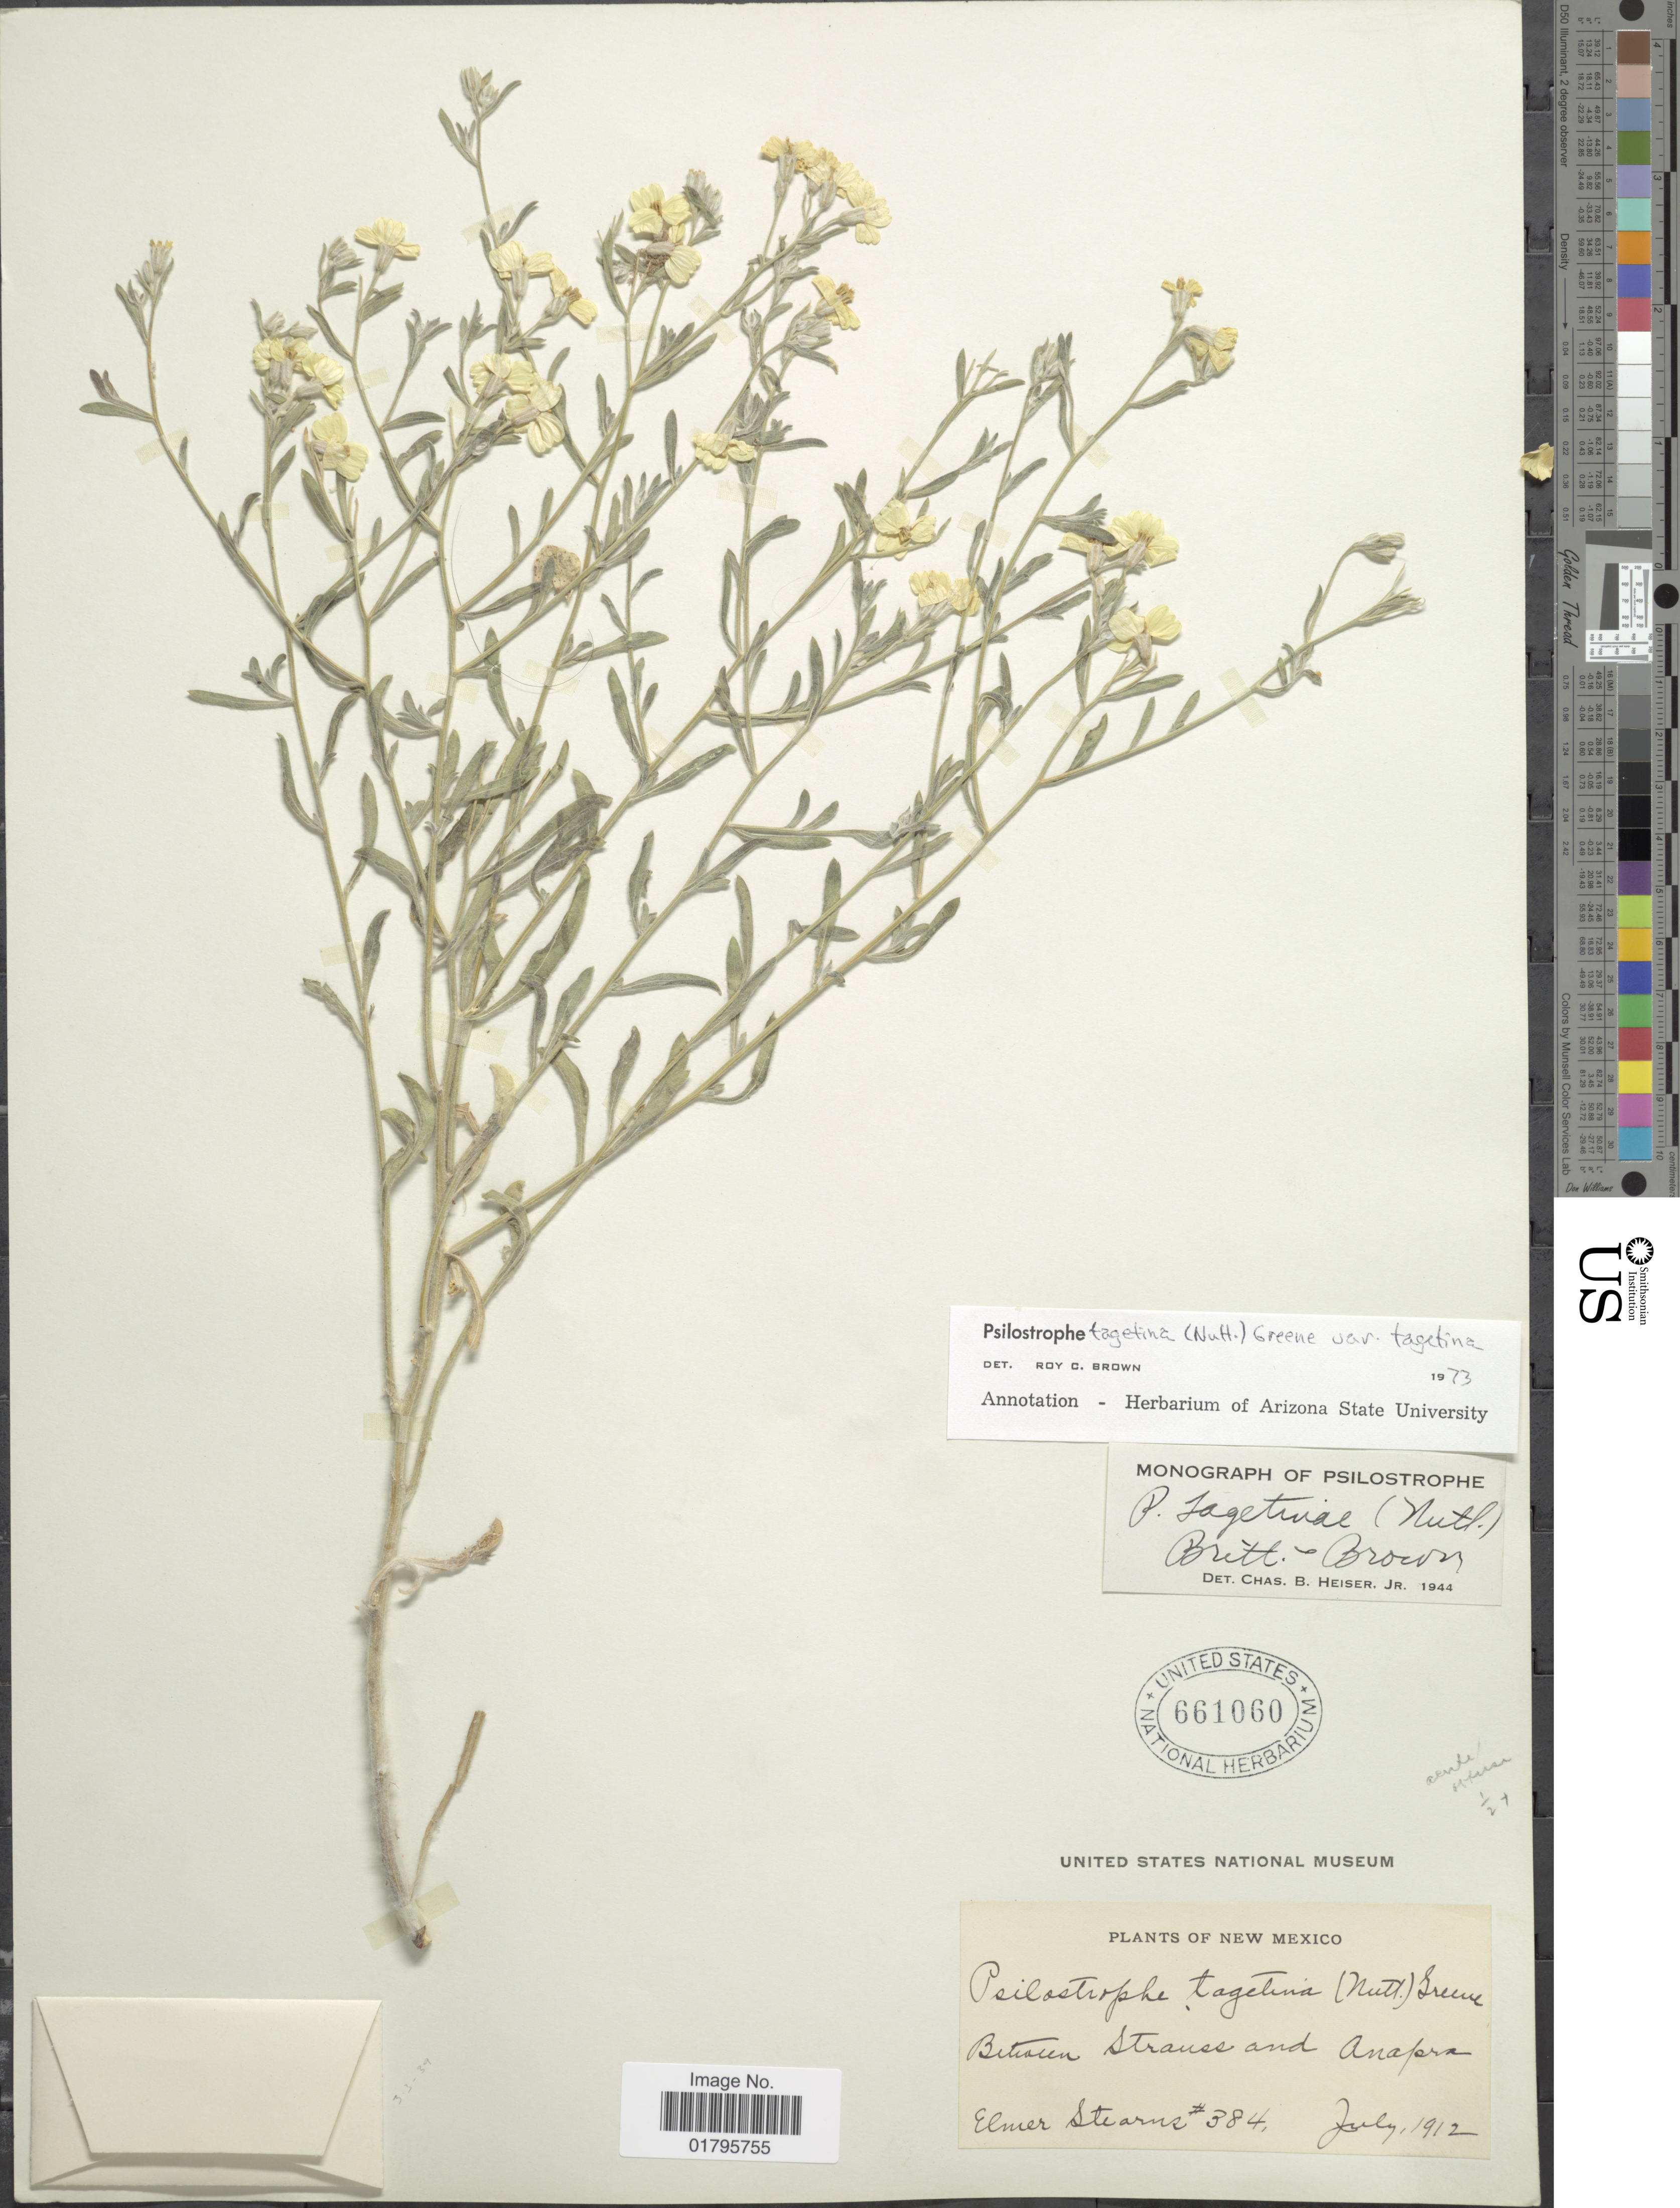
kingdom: Plantae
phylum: Tracheophyta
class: Magnoliopsida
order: Asterales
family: Asteraceae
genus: Psilostrophe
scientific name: Psilostrophe tagetina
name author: (Nutt.) Greene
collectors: E. Stearns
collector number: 384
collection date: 1912-07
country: United States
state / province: New Mexico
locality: Between strauss and Anapra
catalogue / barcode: US 661060